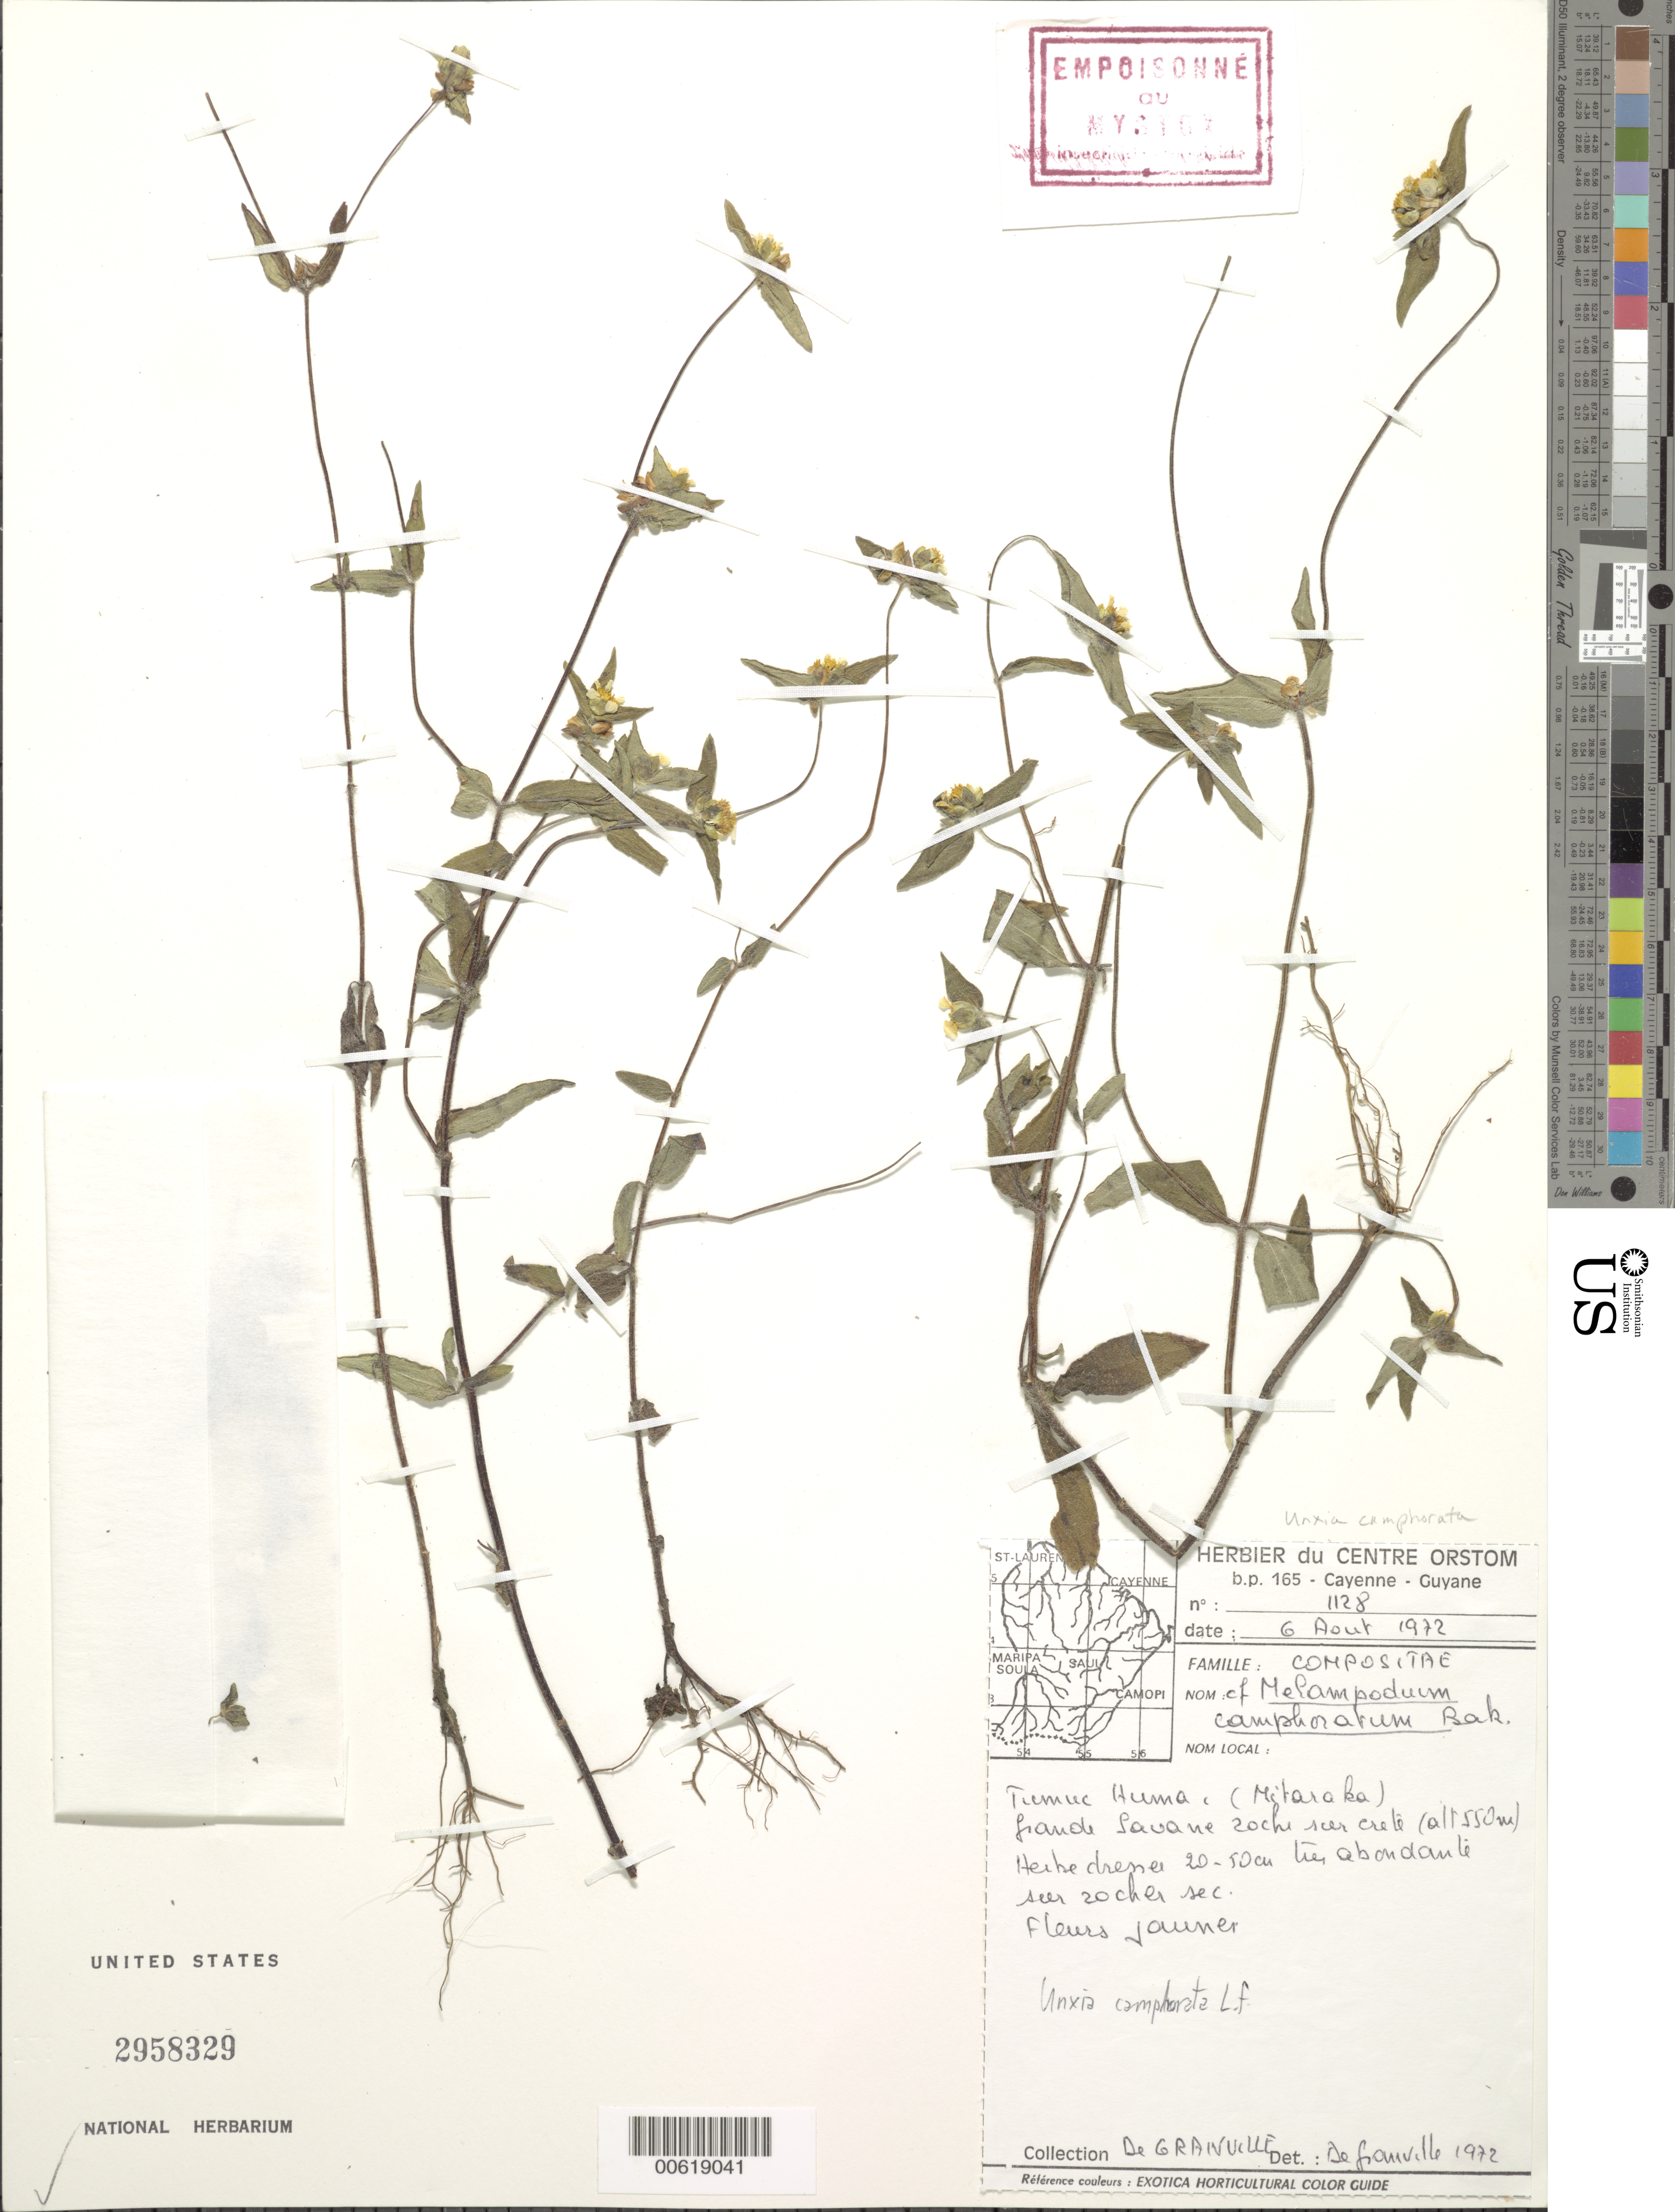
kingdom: Plantae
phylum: Tracheophyta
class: Magnoliopsida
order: Asterales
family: Asteraceae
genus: Unxia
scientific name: Unxia camphorata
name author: L. f.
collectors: J.-J. de Granville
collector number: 1128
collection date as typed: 6-Aug-72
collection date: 1972-08-06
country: French Guiana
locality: Tumuc-Humac (Mitaraka)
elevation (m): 550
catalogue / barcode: US 2958329